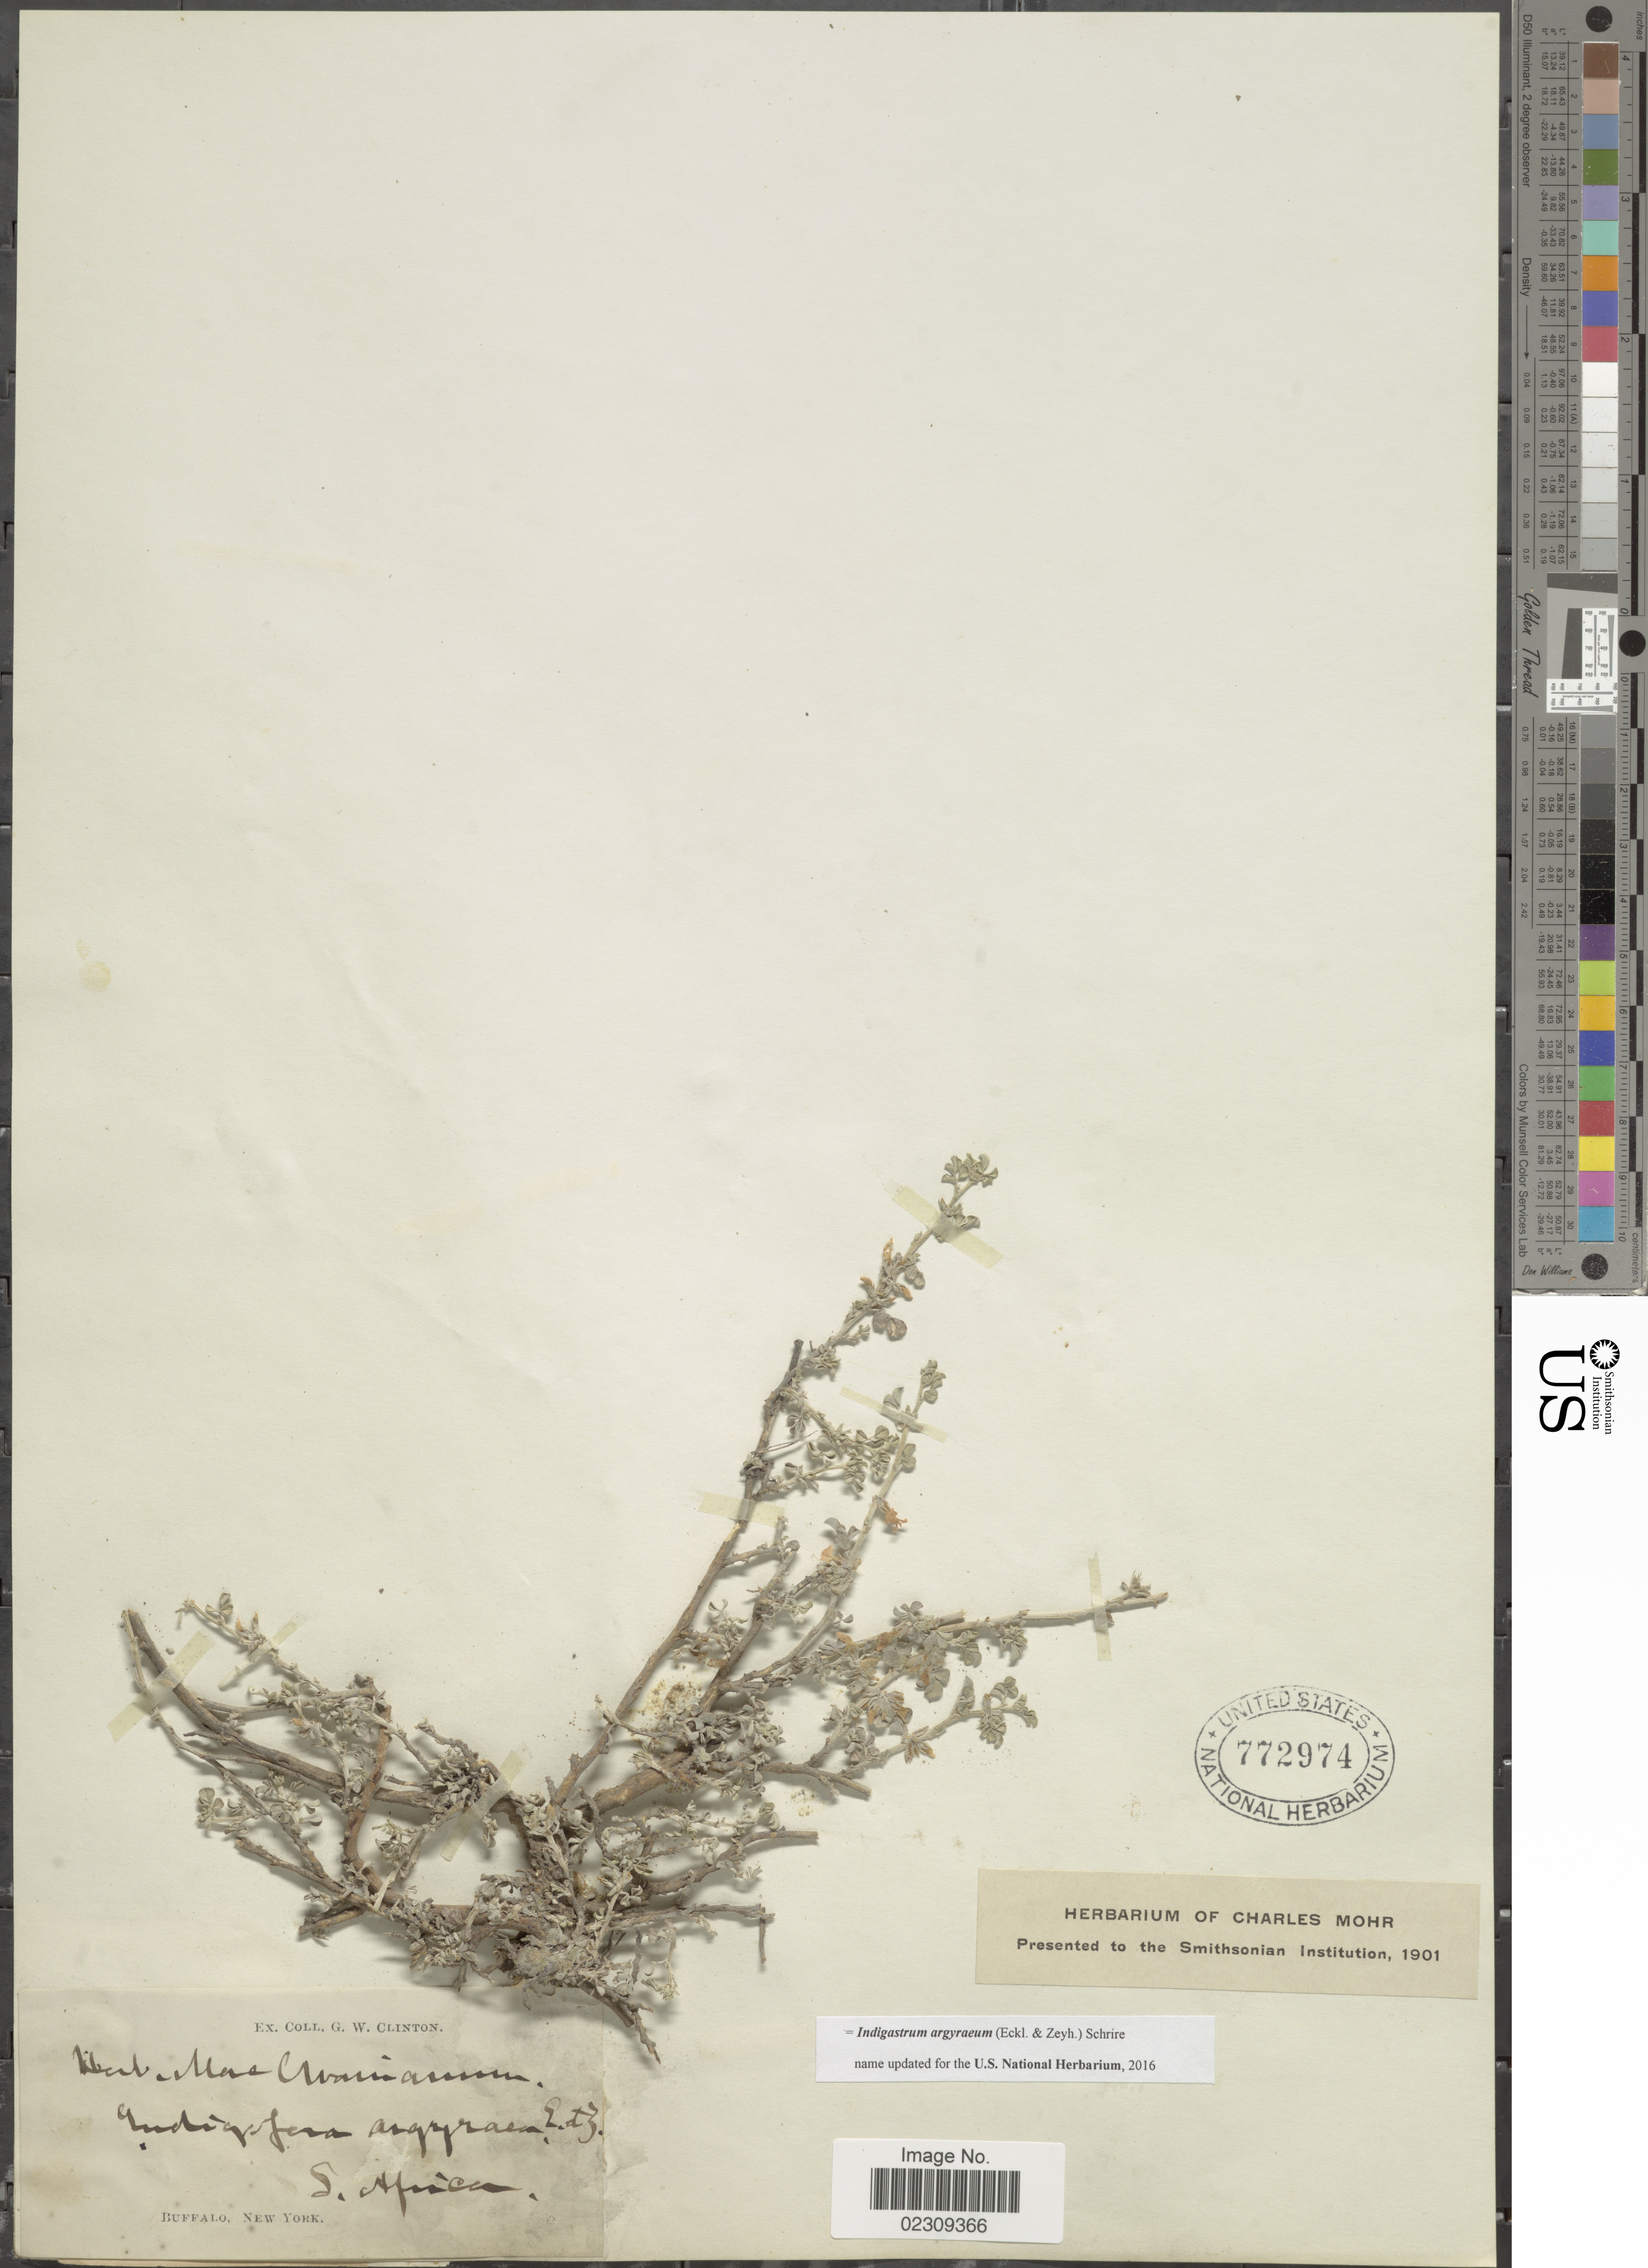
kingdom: Plantae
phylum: Tracheophyta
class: Magnoliopsida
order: Fabales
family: Fabaceae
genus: Indigastrum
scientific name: Indigastrum argyraeum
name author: (Eckl. & Zeyh.) Schrire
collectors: G. W. Clinton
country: South Africa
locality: S. Africa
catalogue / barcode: US 772974